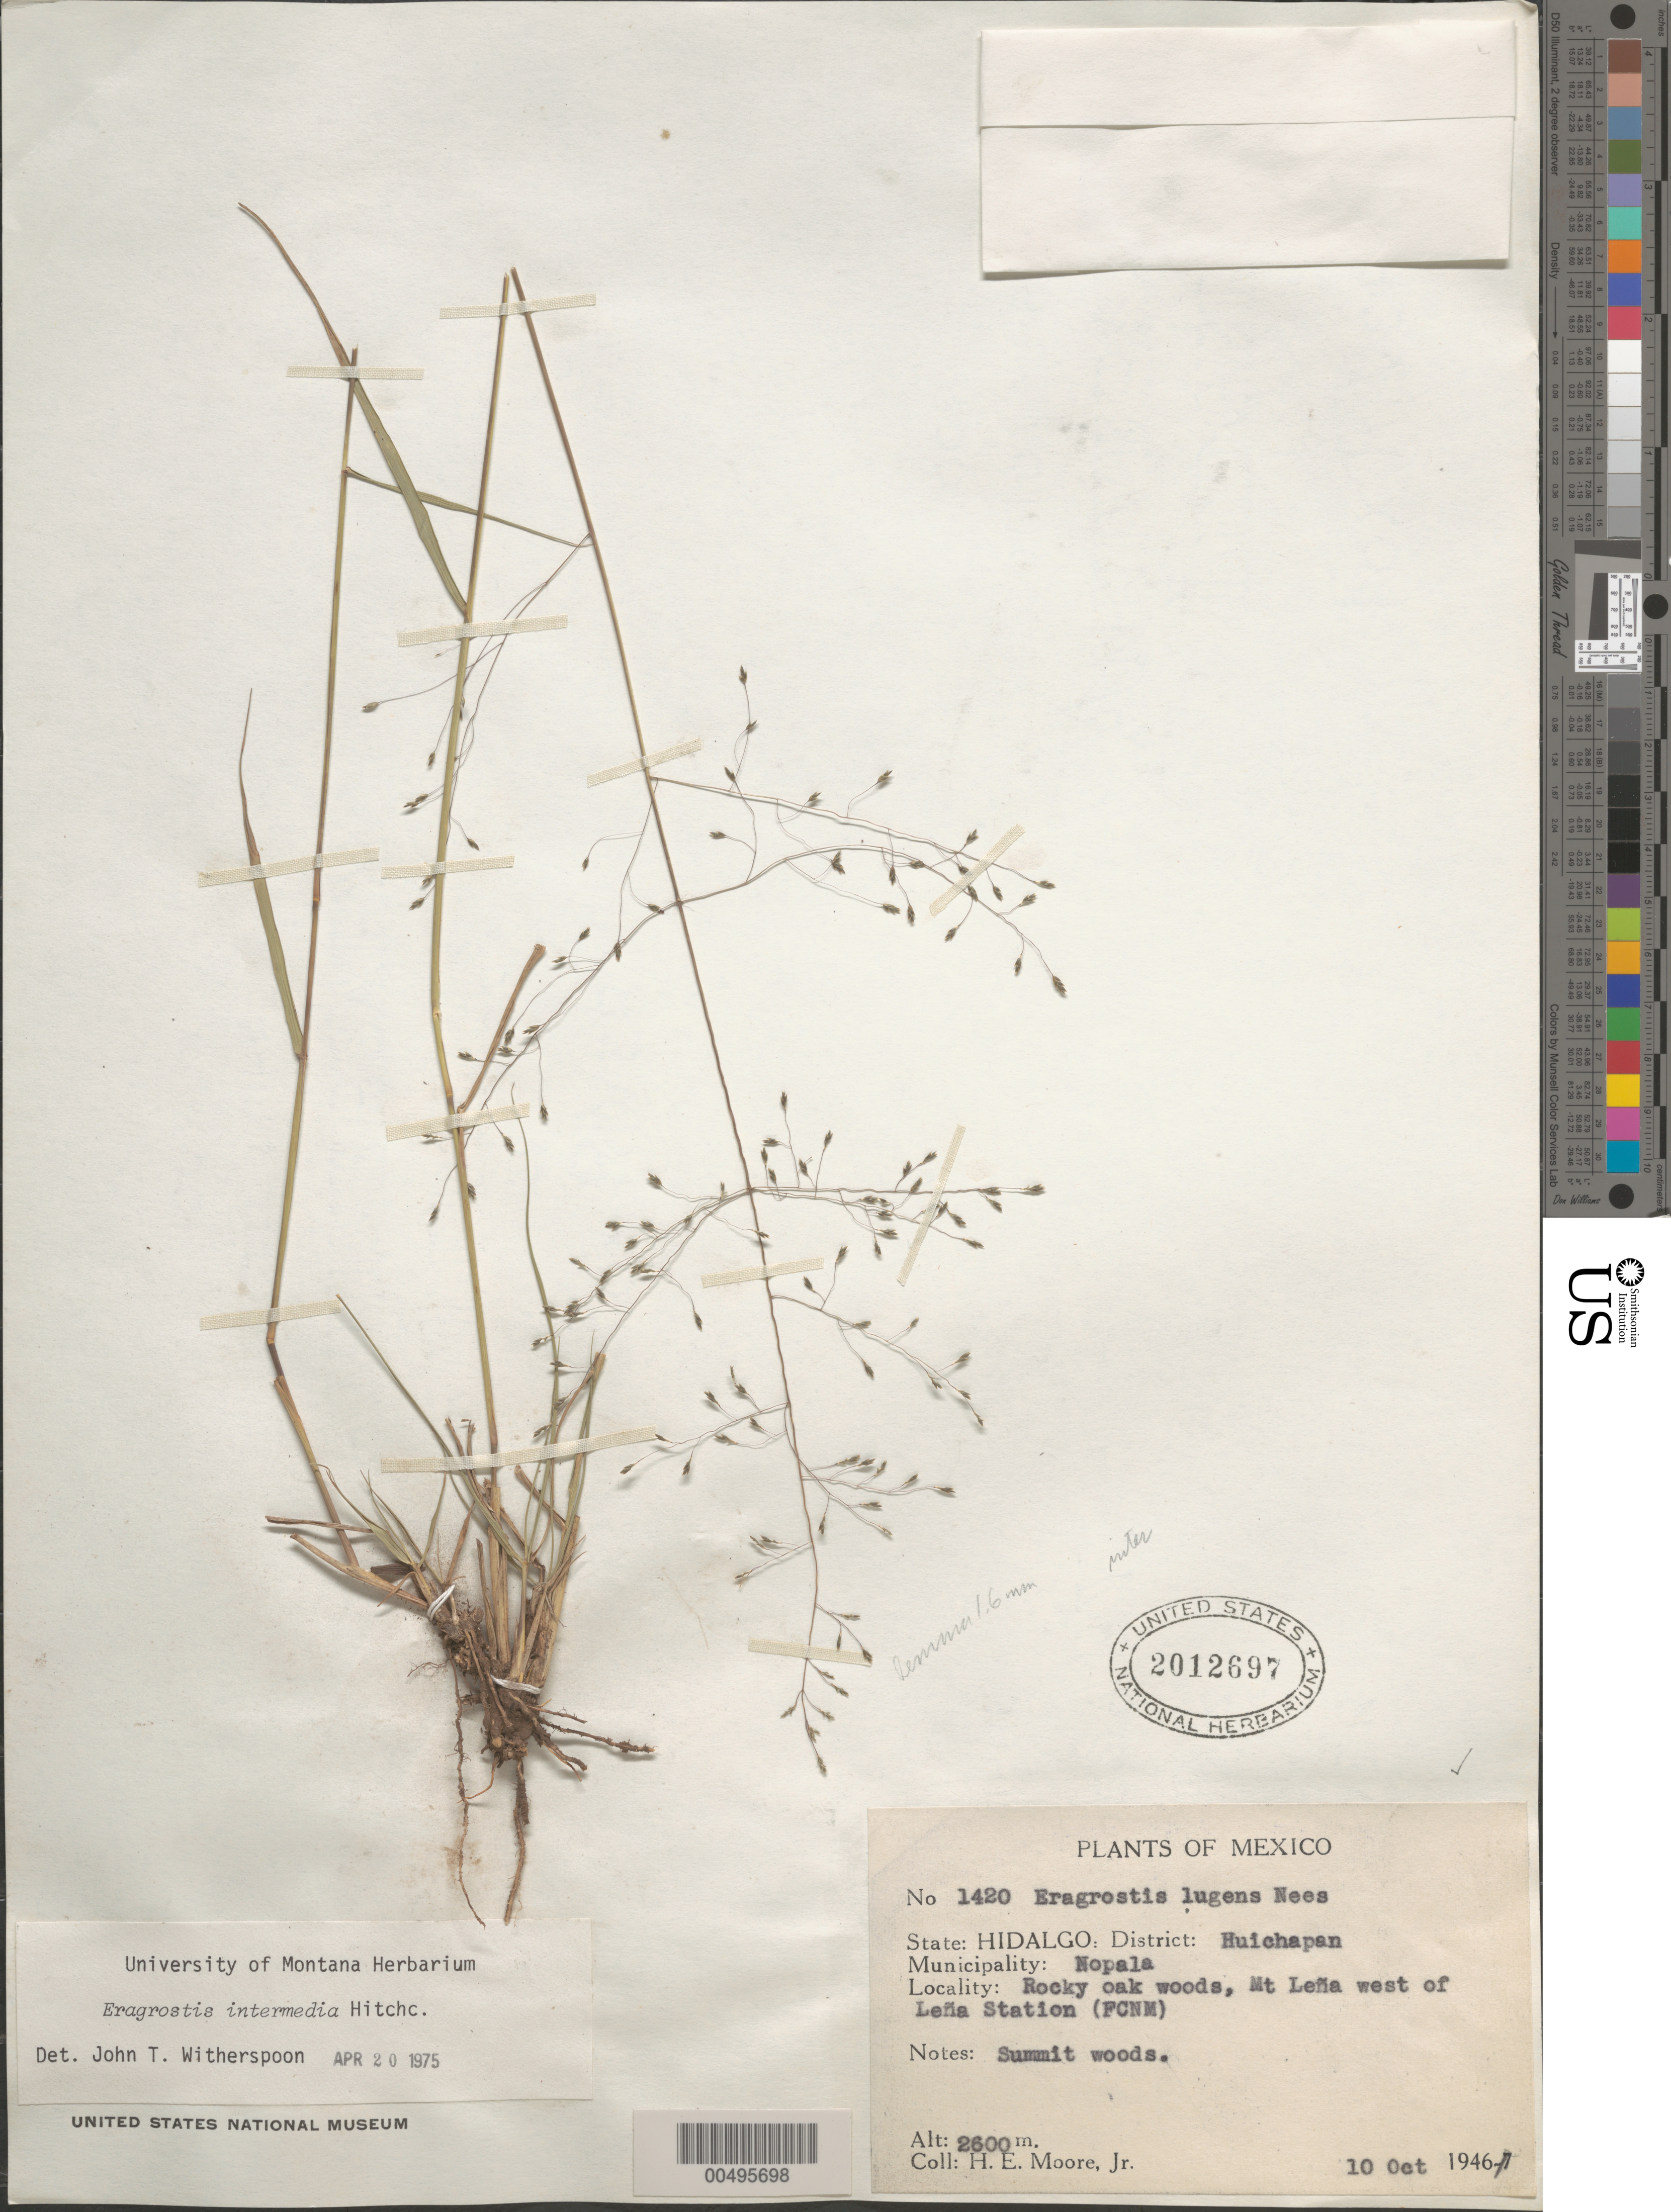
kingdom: Plantae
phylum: Tracheophyta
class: Liliopsida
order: Poales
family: Poaceae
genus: Eragrostis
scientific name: Eragrostis intermedia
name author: Hitchc.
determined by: Witherspoon, John T.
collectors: H. E. Moore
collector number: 1420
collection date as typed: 10 Oct 1946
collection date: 1946-10-10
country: Mexico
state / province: Hidalgo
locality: Huichapan Dist., Mt. Leña W of Leña Station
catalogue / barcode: US 2012697